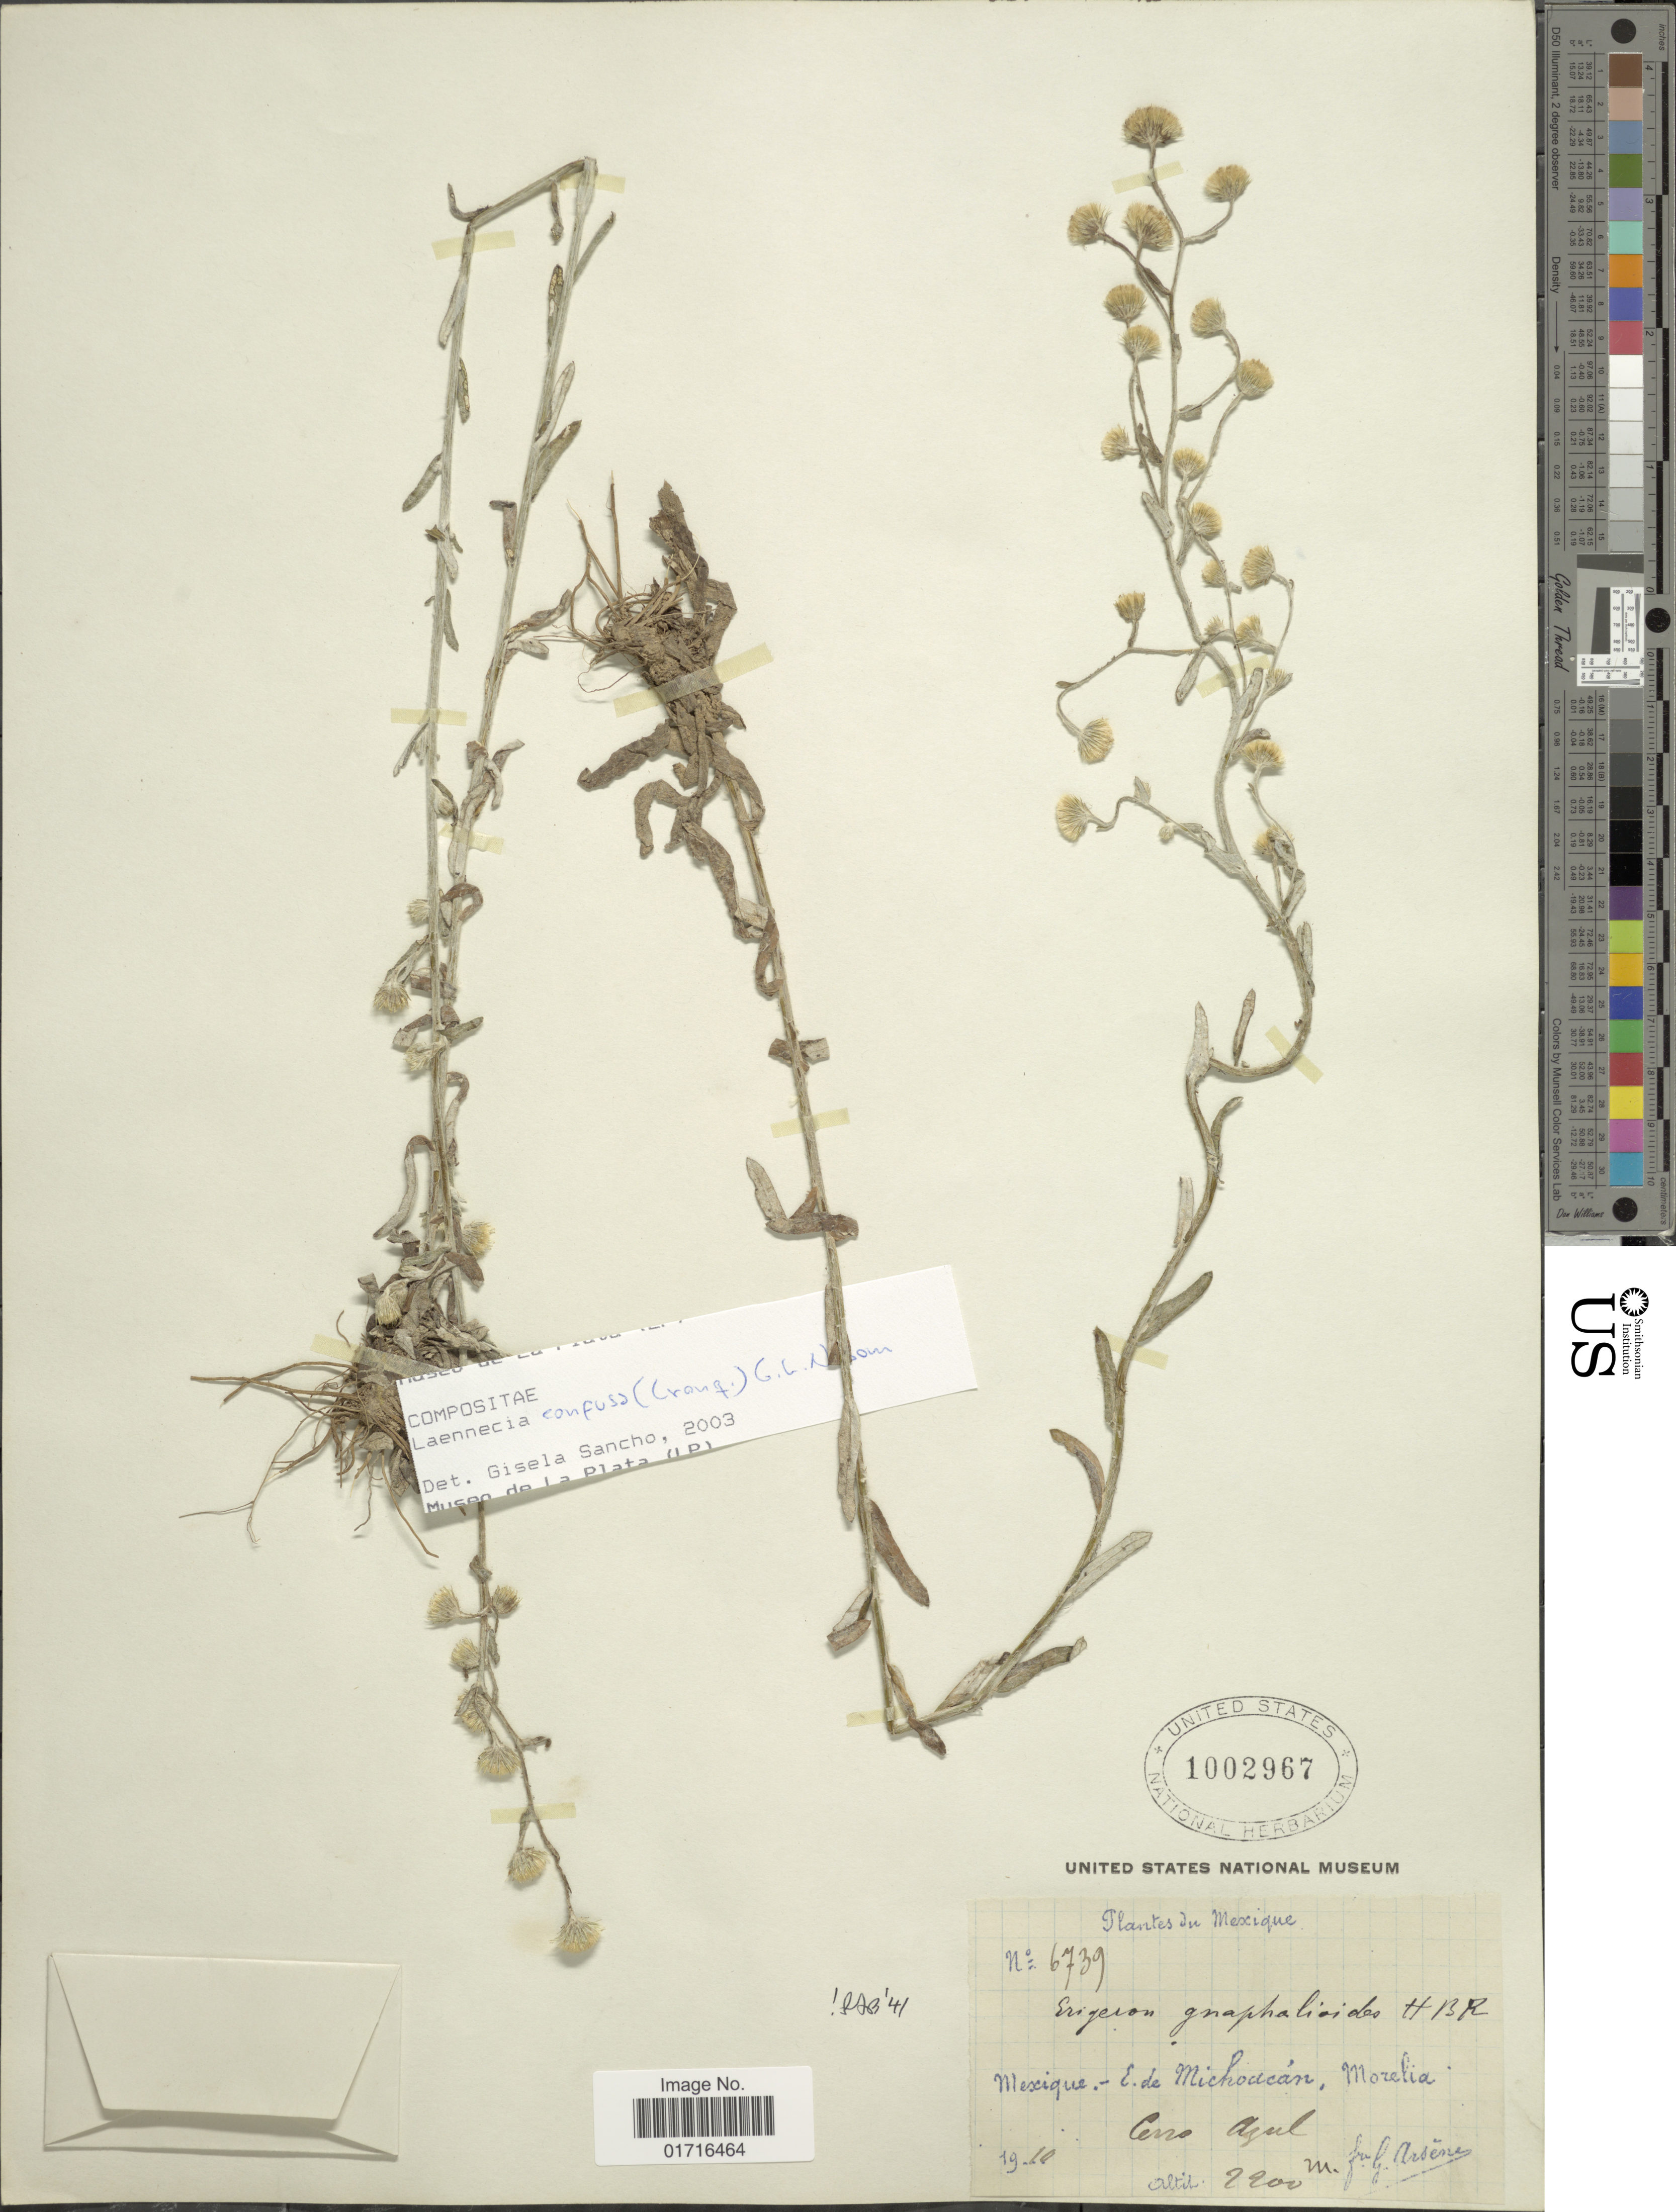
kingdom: Plantae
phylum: Tracheophyta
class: Magnoliopsida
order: Asterales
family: Asteraceae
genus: Conyza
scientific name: Conyza confusa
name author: Cronq.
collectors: Bro. G. Arsène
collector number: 6739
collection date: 1910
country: Mexico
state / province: Michoacán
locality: Morelia, Cerro Azul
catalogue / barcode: US 1002967